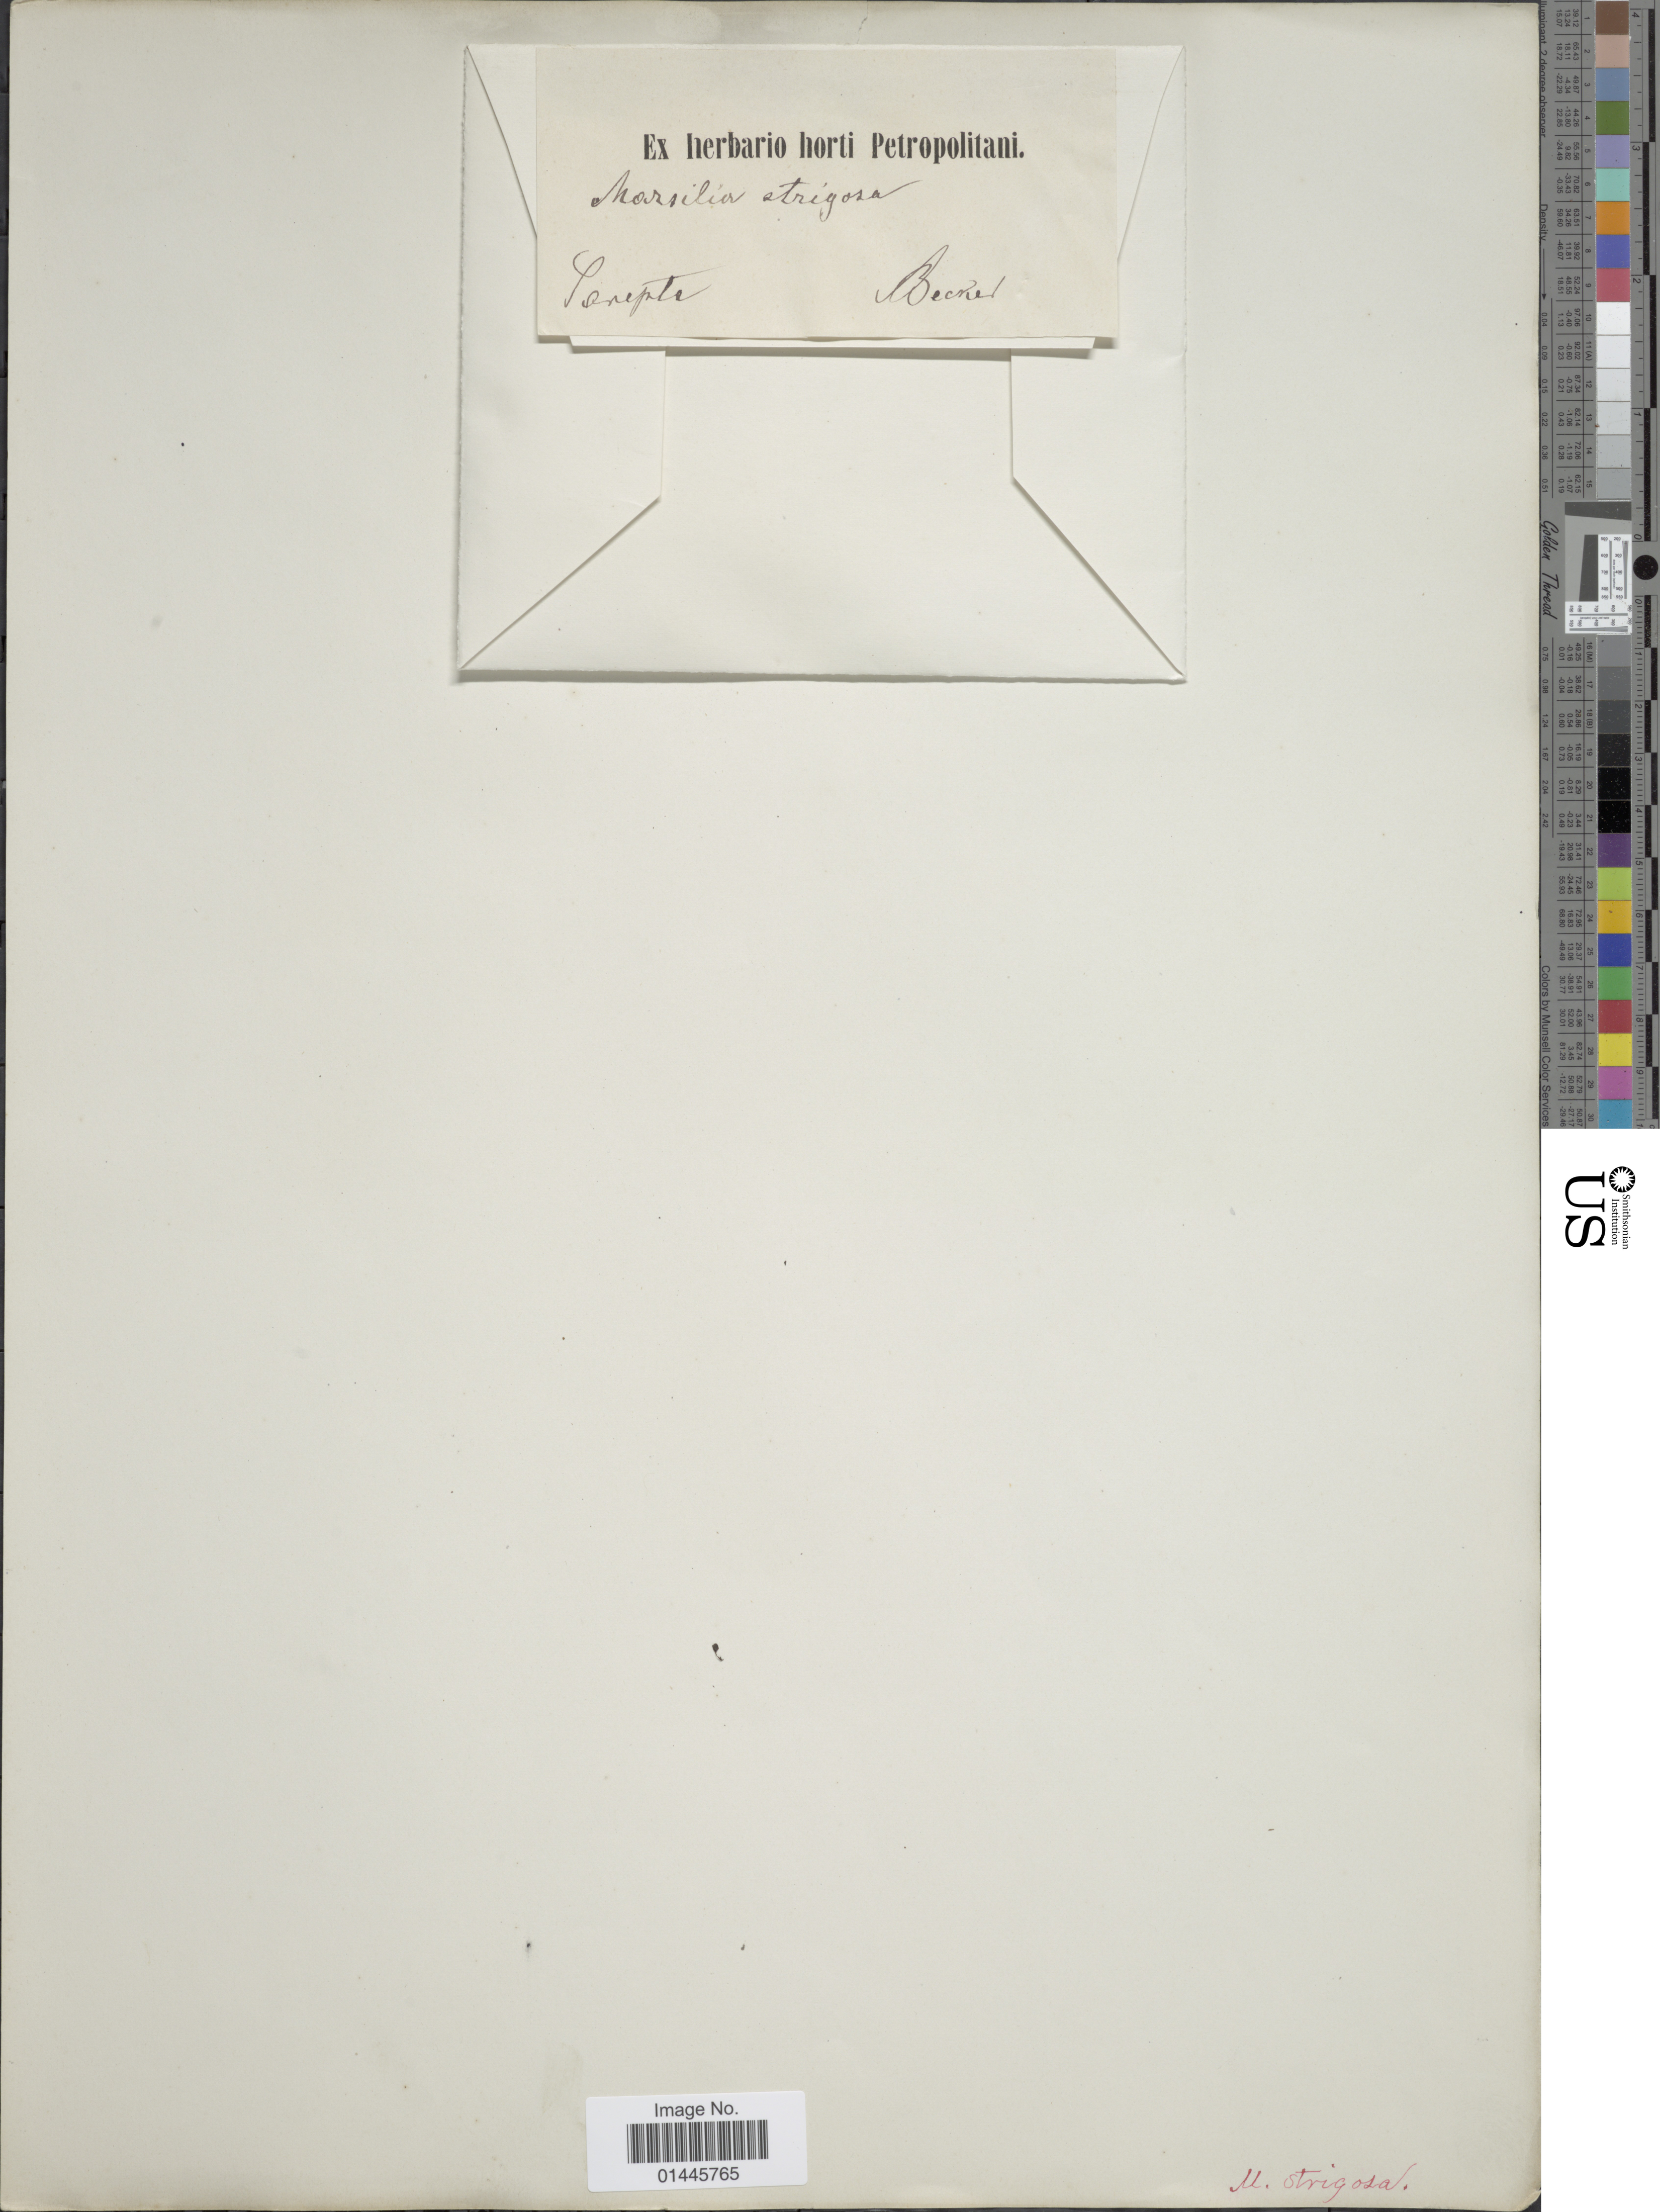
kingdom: Plantae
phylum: Tracheophyta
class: Polypodiopsida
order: Salviniales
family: Marsileaceae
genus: Marsilea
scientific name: Marsilea strigosa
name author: Willd.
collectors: A. Becker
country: Russian Federation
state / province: Volgograd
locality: Sarepta.